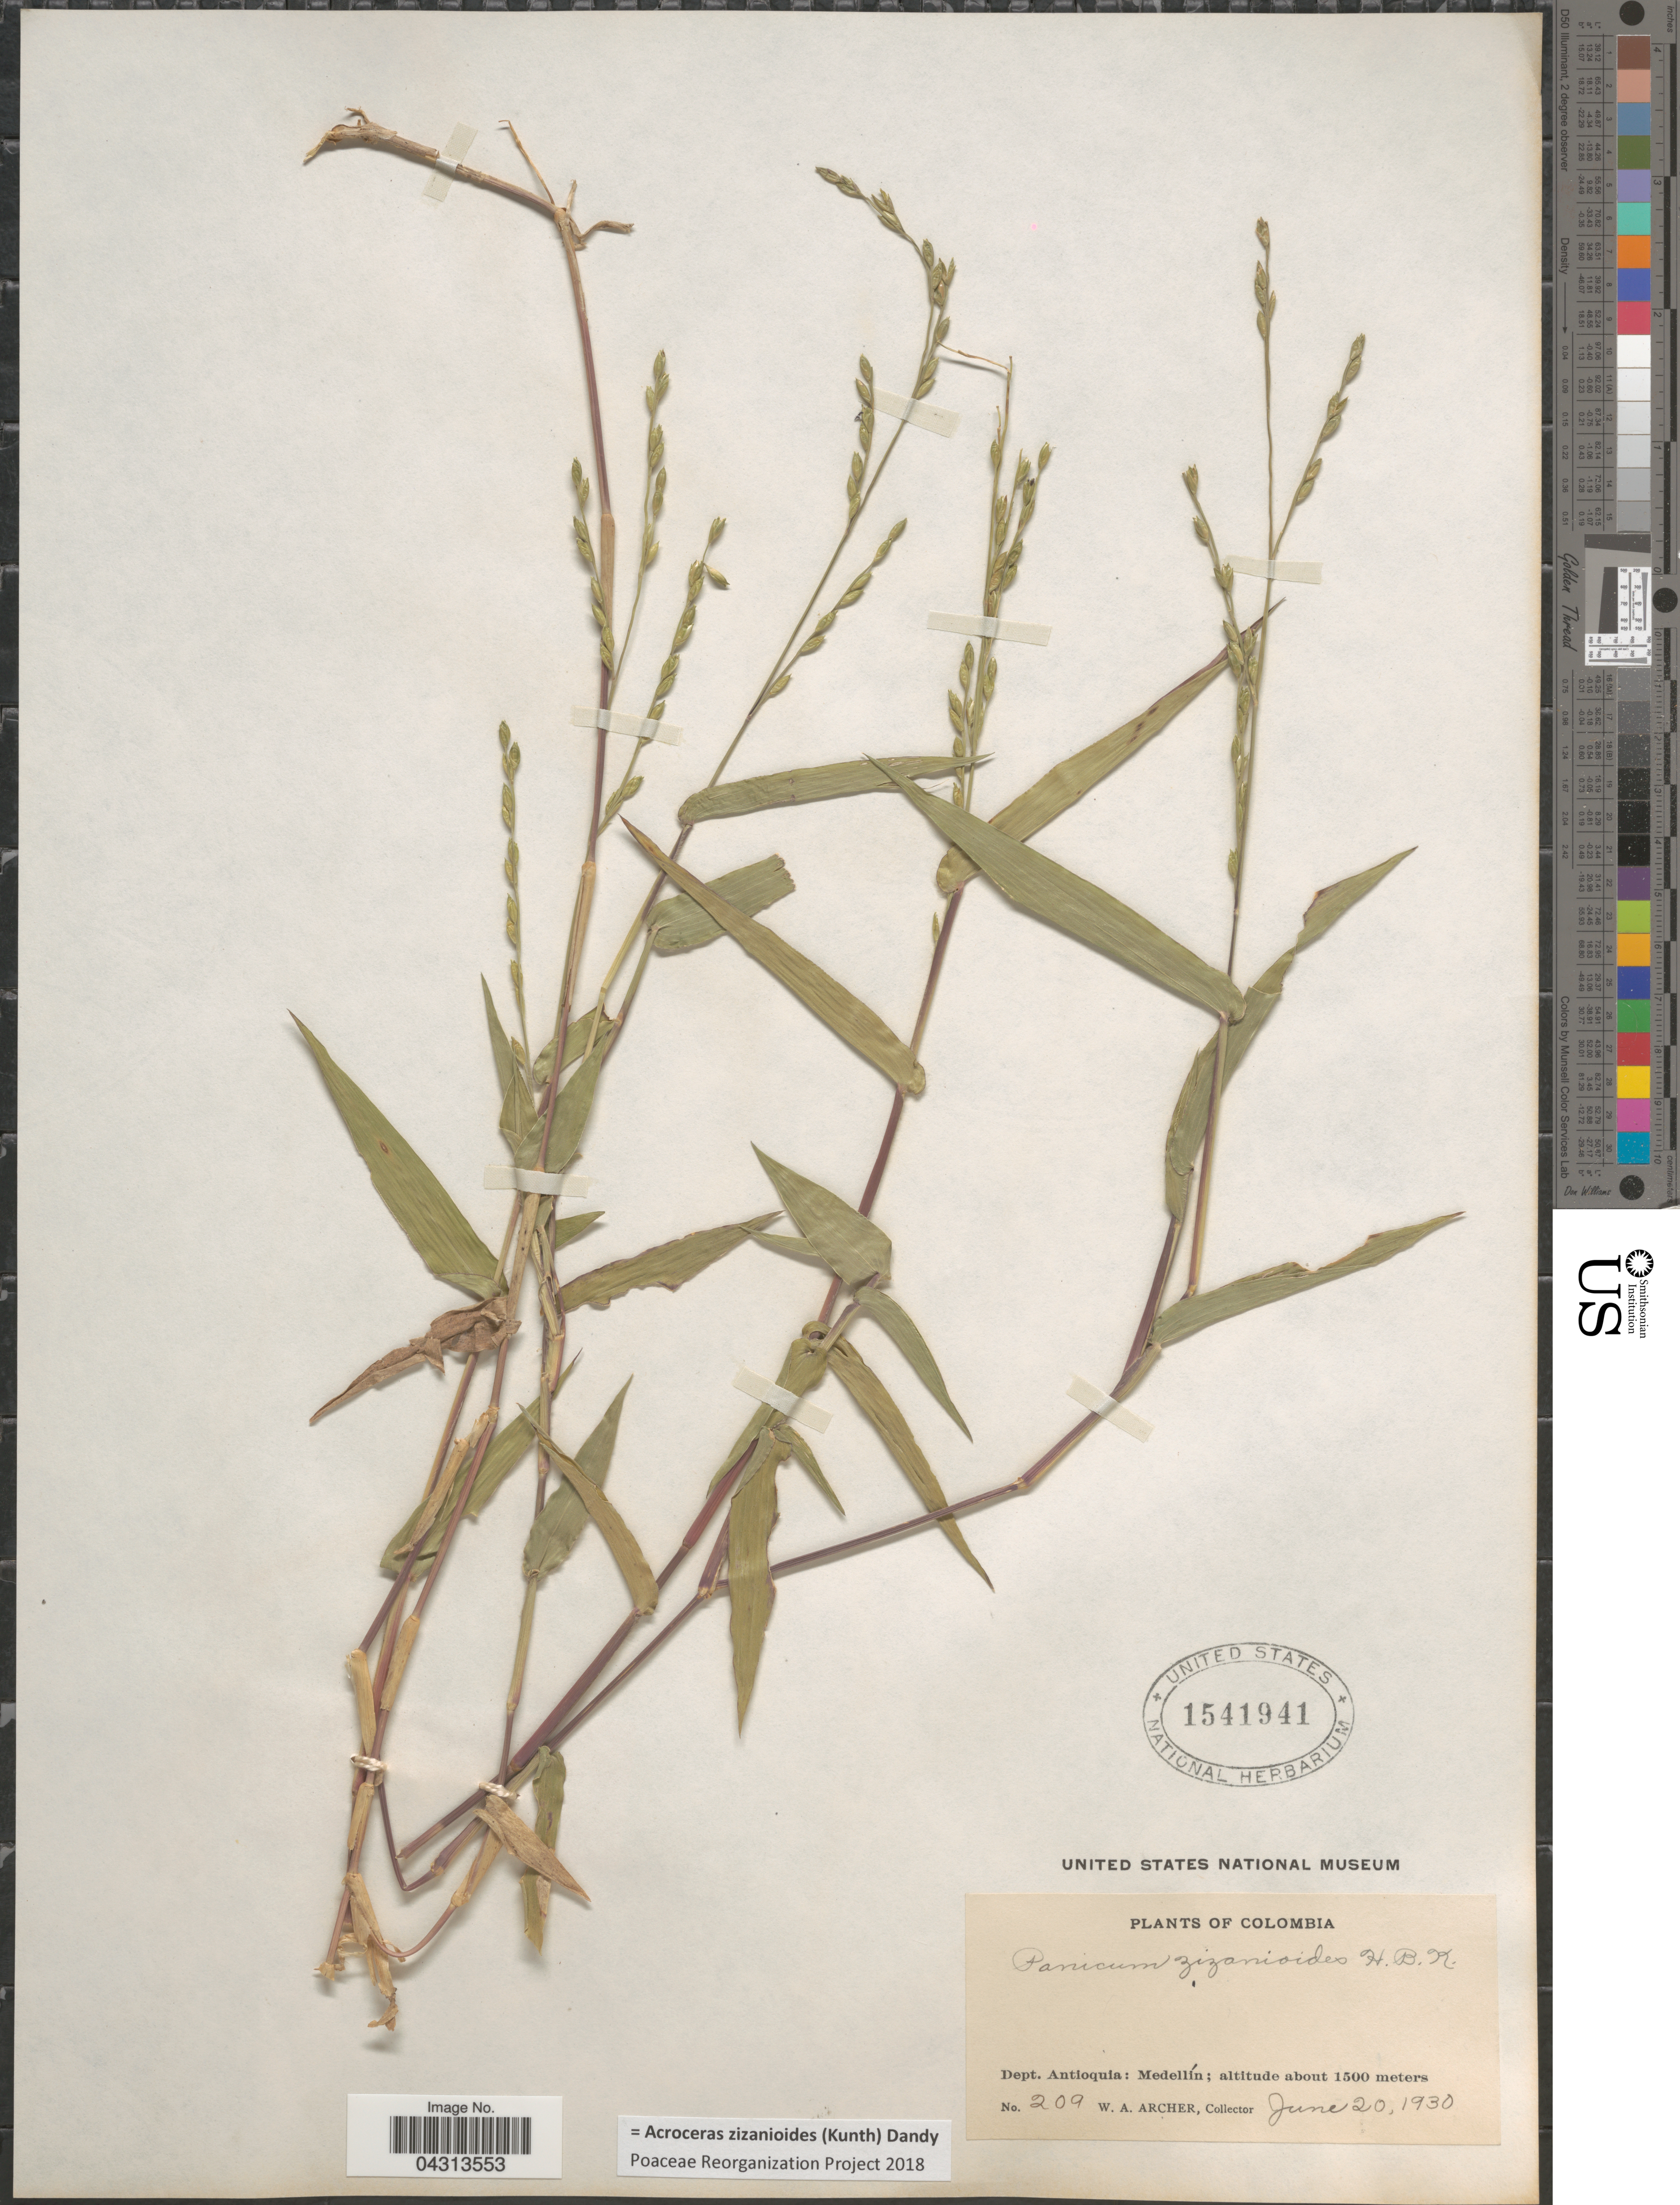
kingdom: Plantae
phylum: Tracheophyta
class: Liliopsida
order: Poales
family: Poaceae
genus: Acroceras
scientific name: Acroceras zizanioides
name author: (Kunth) Dandy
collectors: W. Archer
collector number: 209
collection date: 1930-06-20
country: Colombia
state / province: Antioquia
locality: Dept. Antioquia: Medellín.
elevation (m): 1500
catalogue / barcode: US 1541941